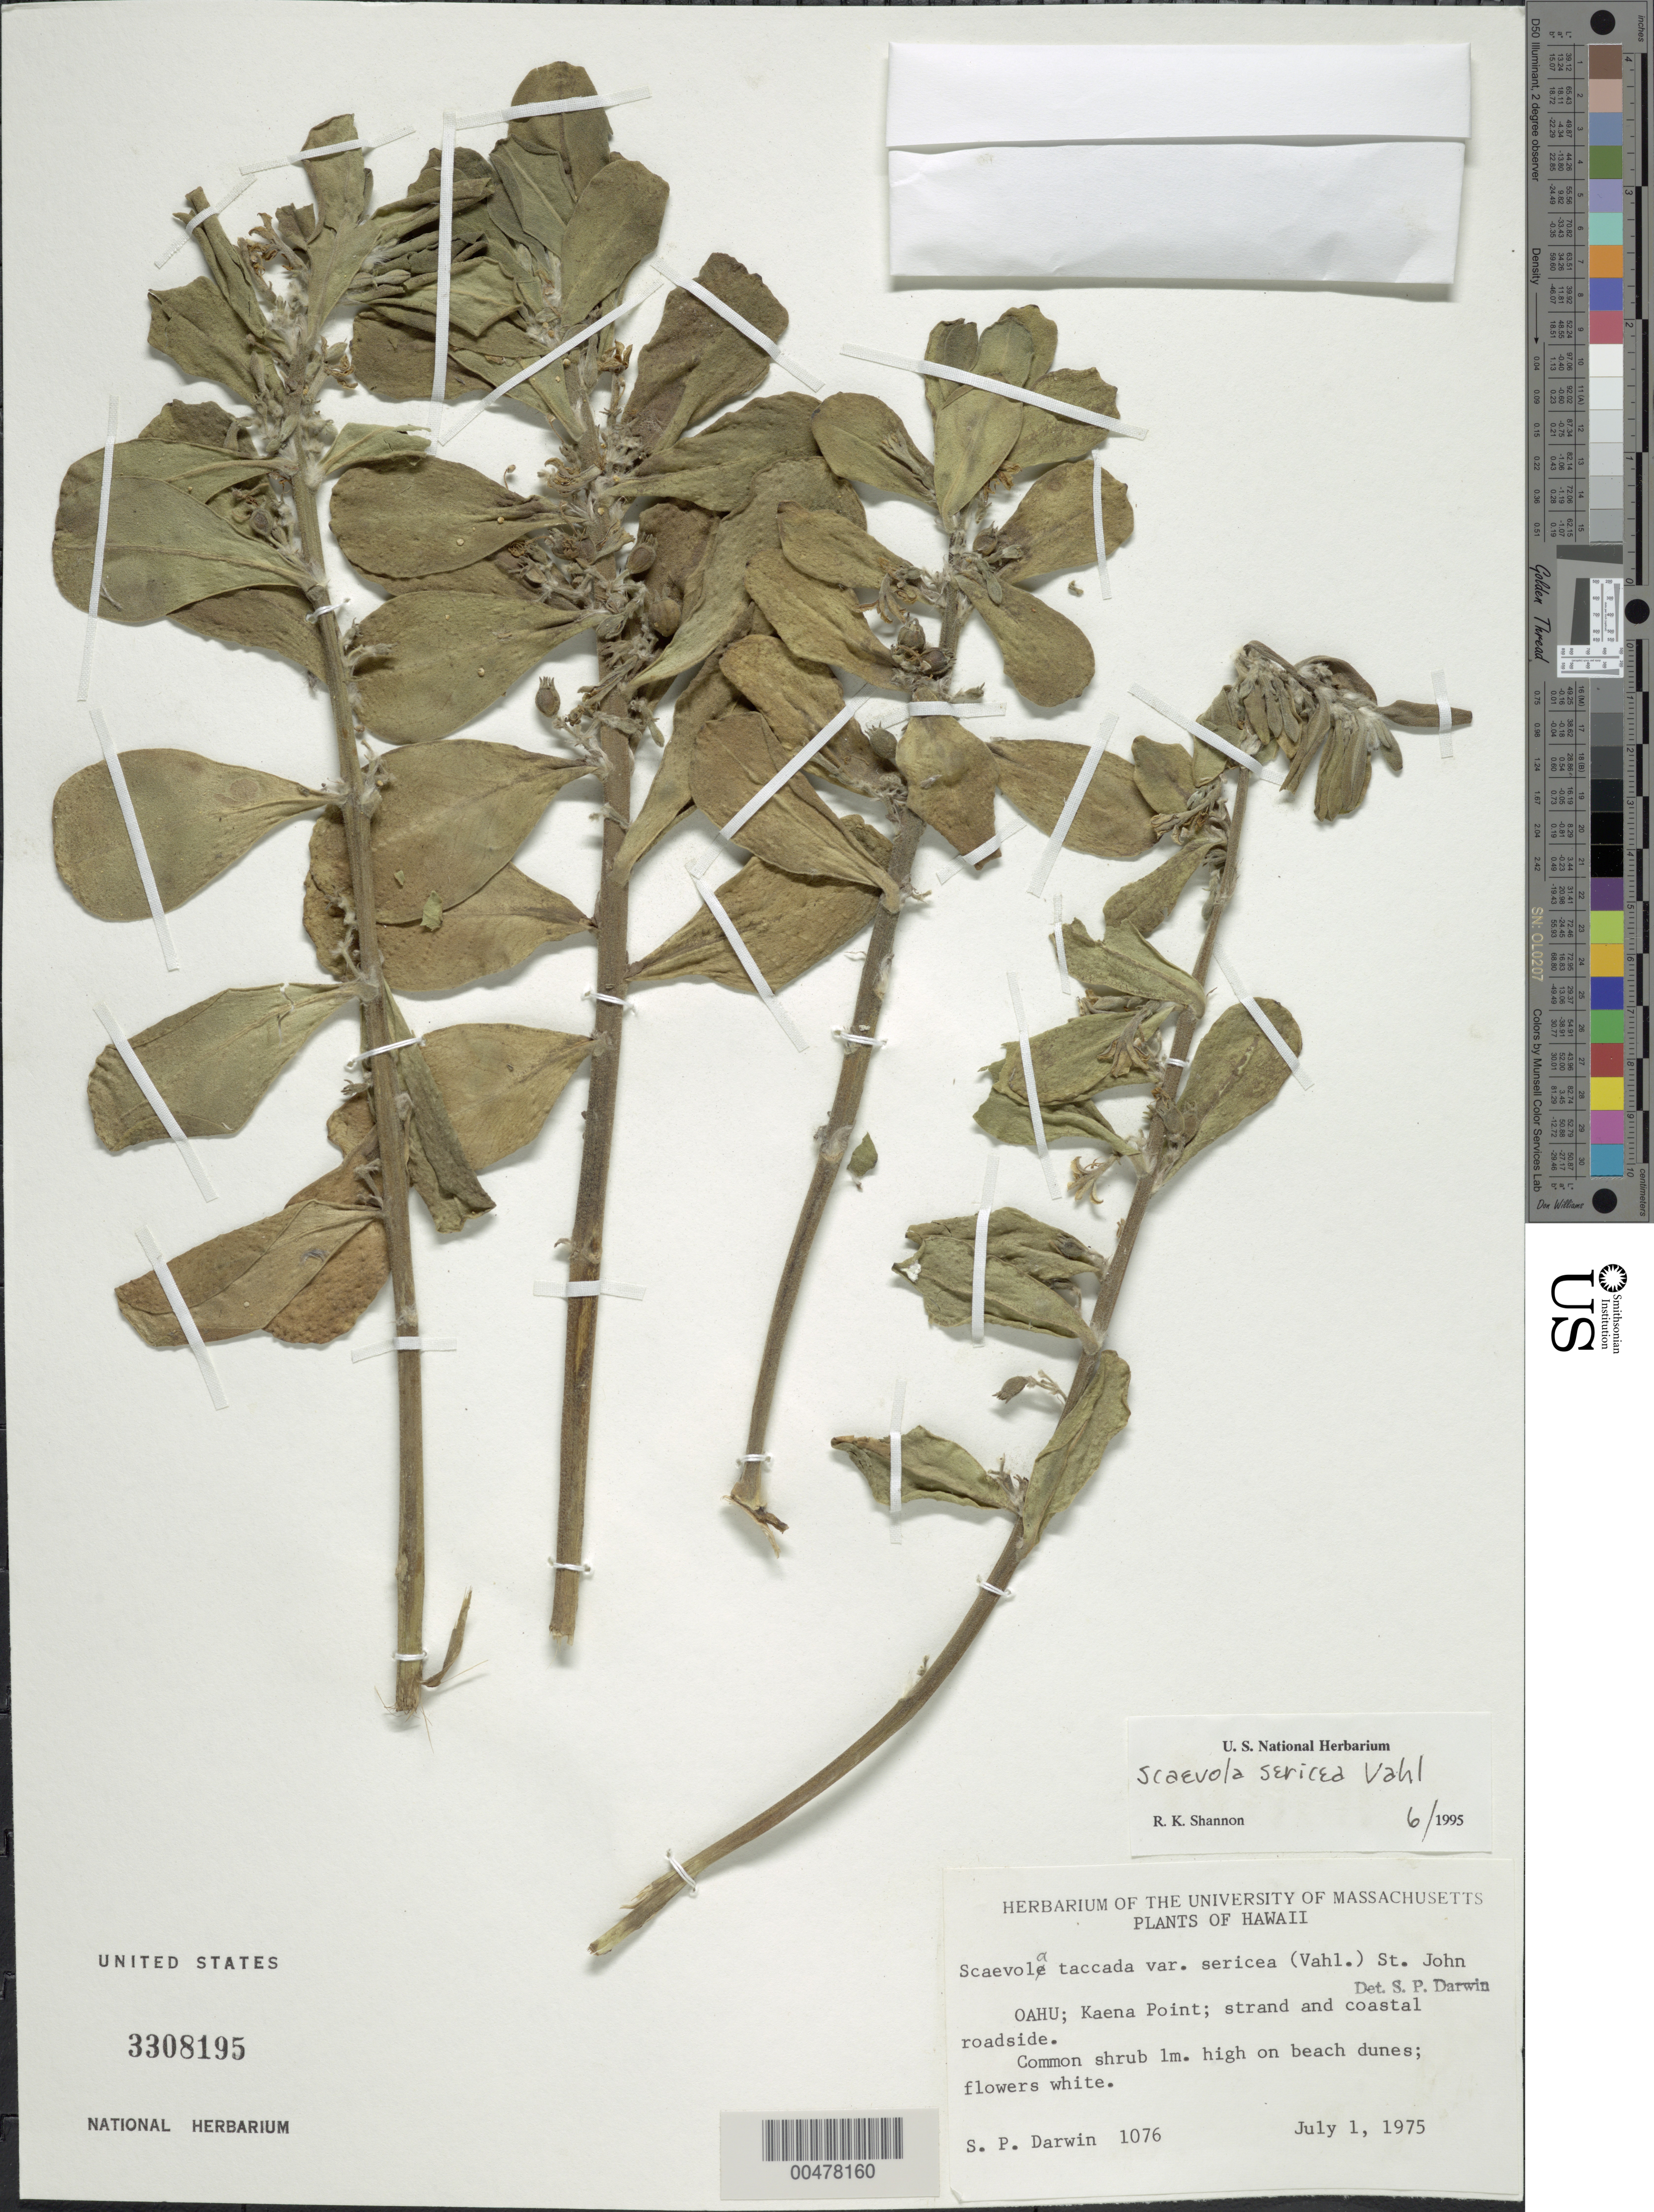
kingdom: Plantae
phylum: Tracheophyta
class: Magnoliopsida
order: Asterales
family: Goodeniaceae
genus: Scaevola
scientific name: Scaevola taccada var. taccada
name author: (Gaertn.) Roxb.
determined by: Wagner, W. L., (BOT), Smithsonian Institution - National Museum of Natural History (UNITED STATES)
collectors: S. P. Darwin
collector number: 1076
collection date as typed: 1 Jul 1975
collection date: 1975-07-01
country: United States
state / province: Hawaii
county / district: Kauai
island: Kaua'i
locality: Kaena Point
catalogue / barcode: US 3308195